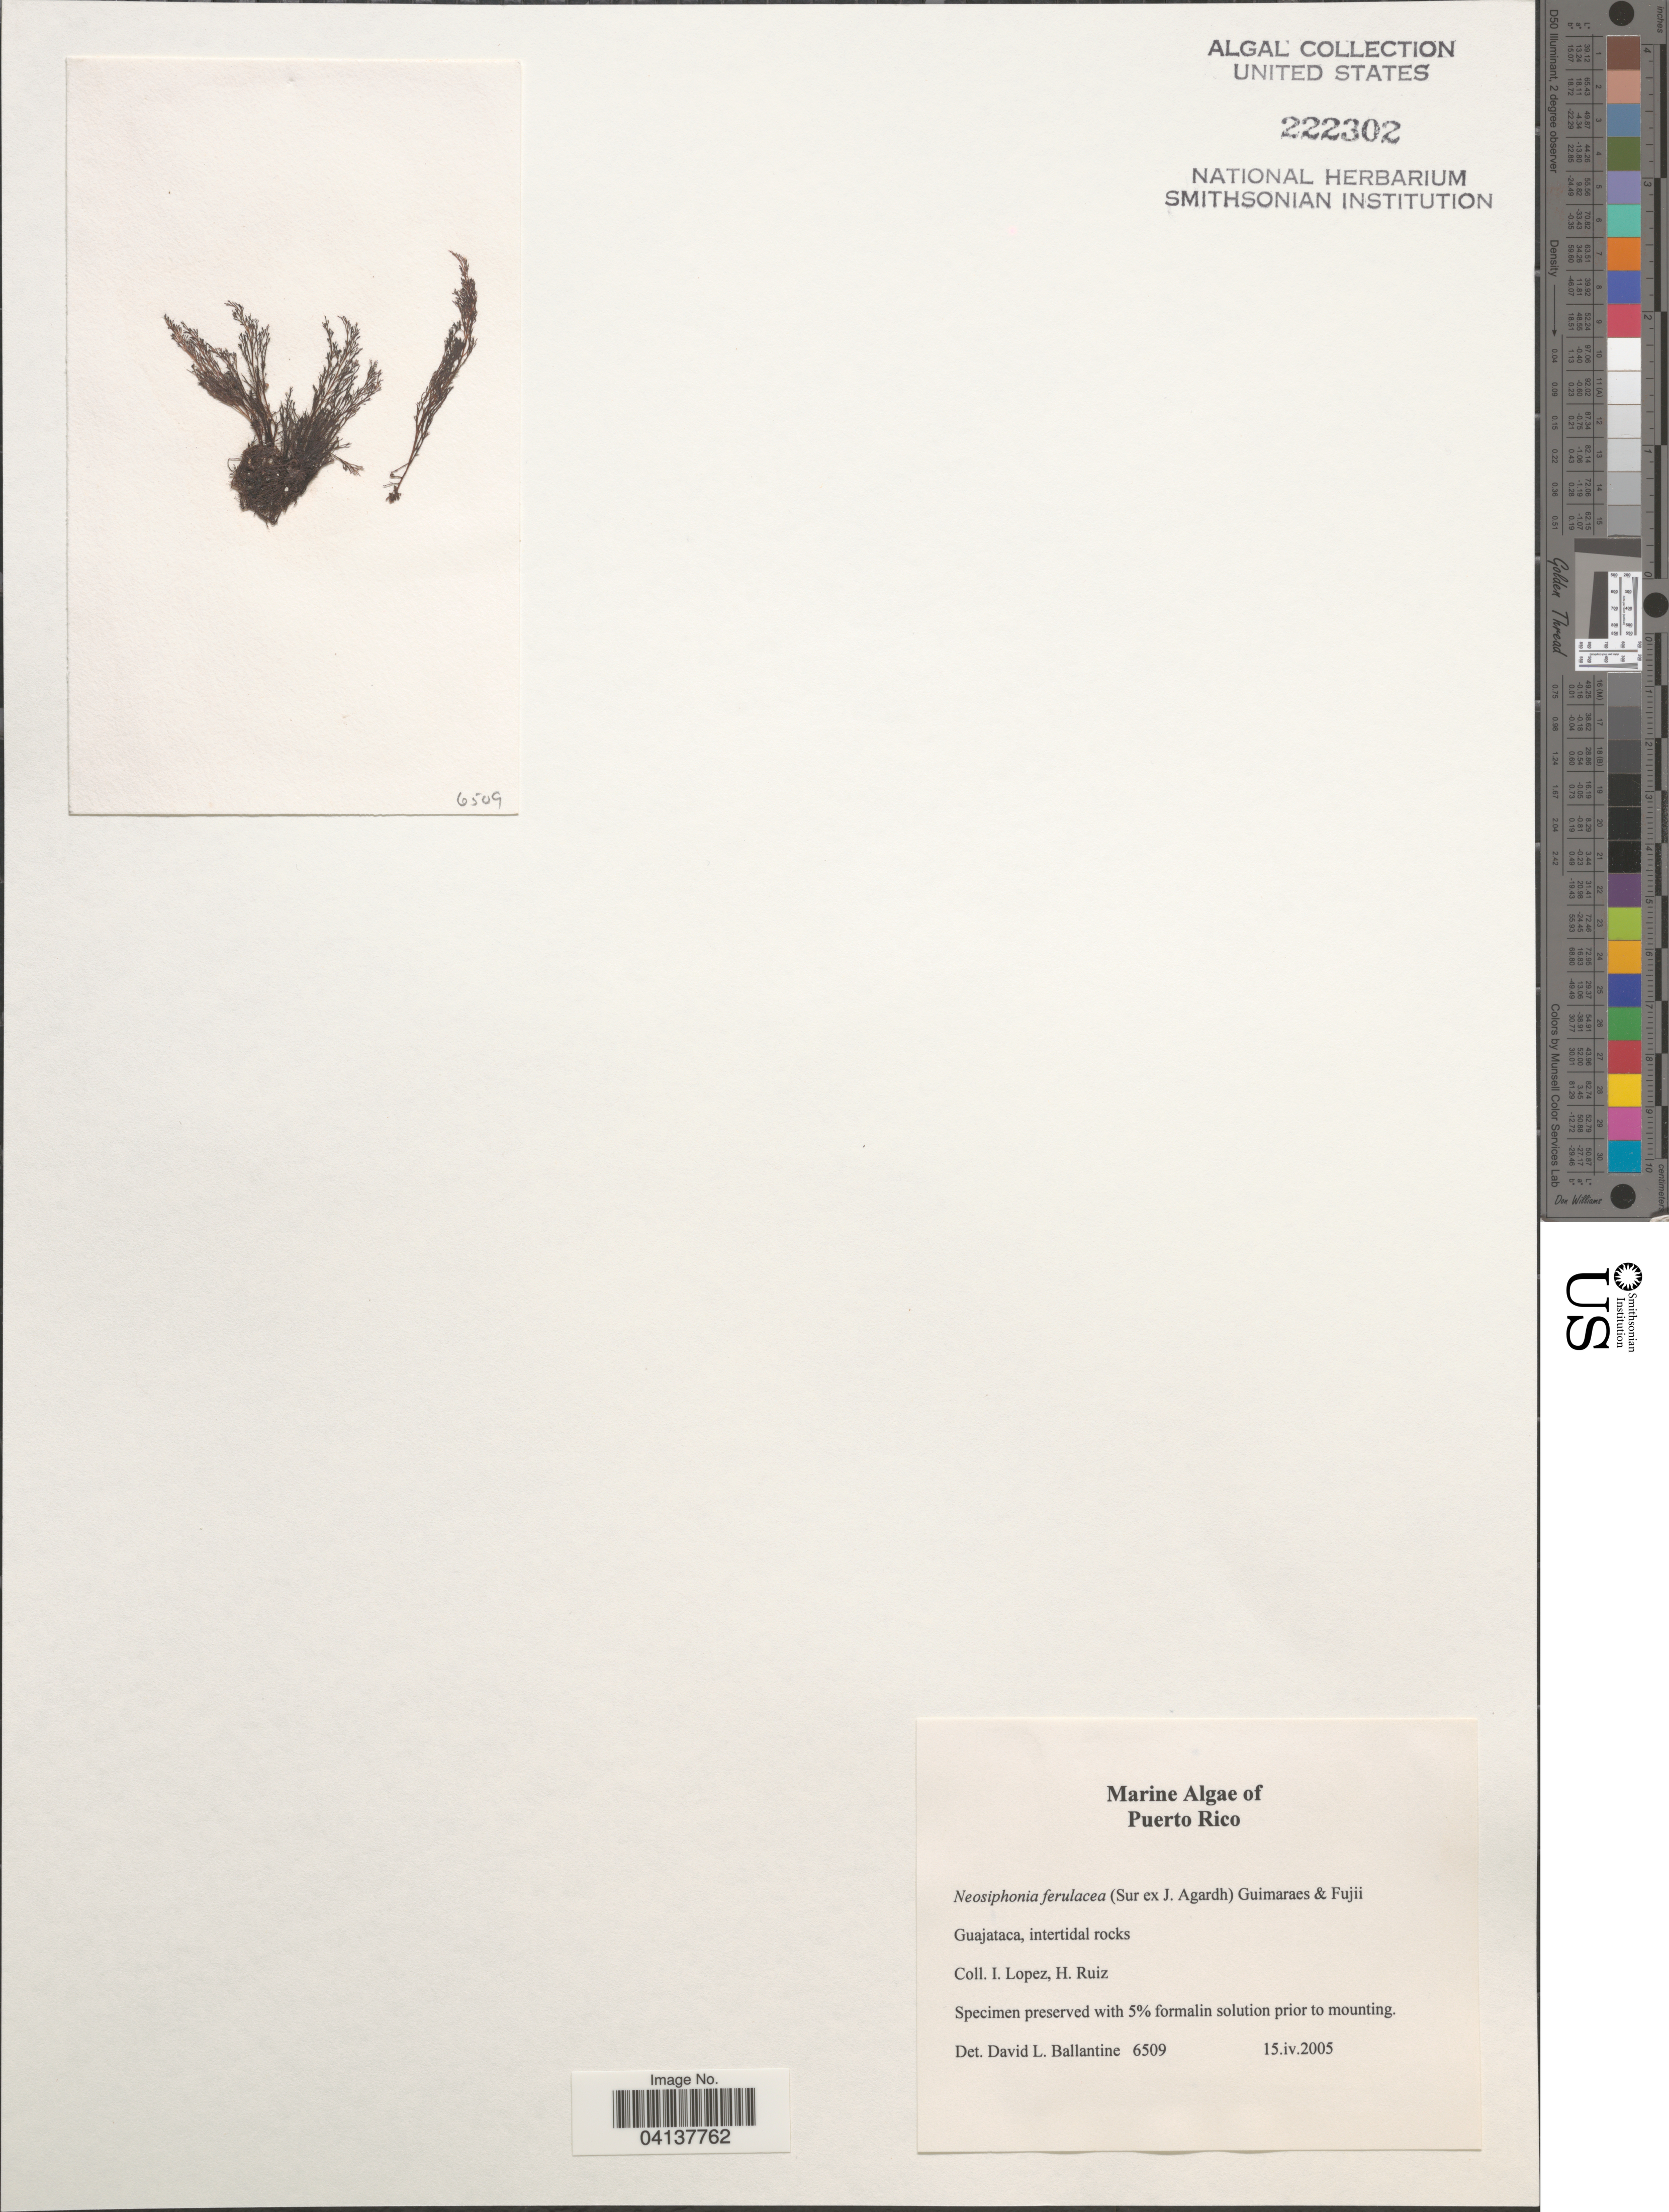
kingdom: Plantae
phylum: Rhodophyta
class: Florideophyceae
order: Ceramiales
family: Rhodomelaceae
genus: Melanothamnus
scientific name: Melanothamnus ferulaceus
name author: (Suhr ex J. Agardh) Diaz-Tapia & Maggs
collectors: I. Lopez & H. Ruiz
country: Puerto Rico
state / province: Guajataca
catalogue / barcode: US 222302